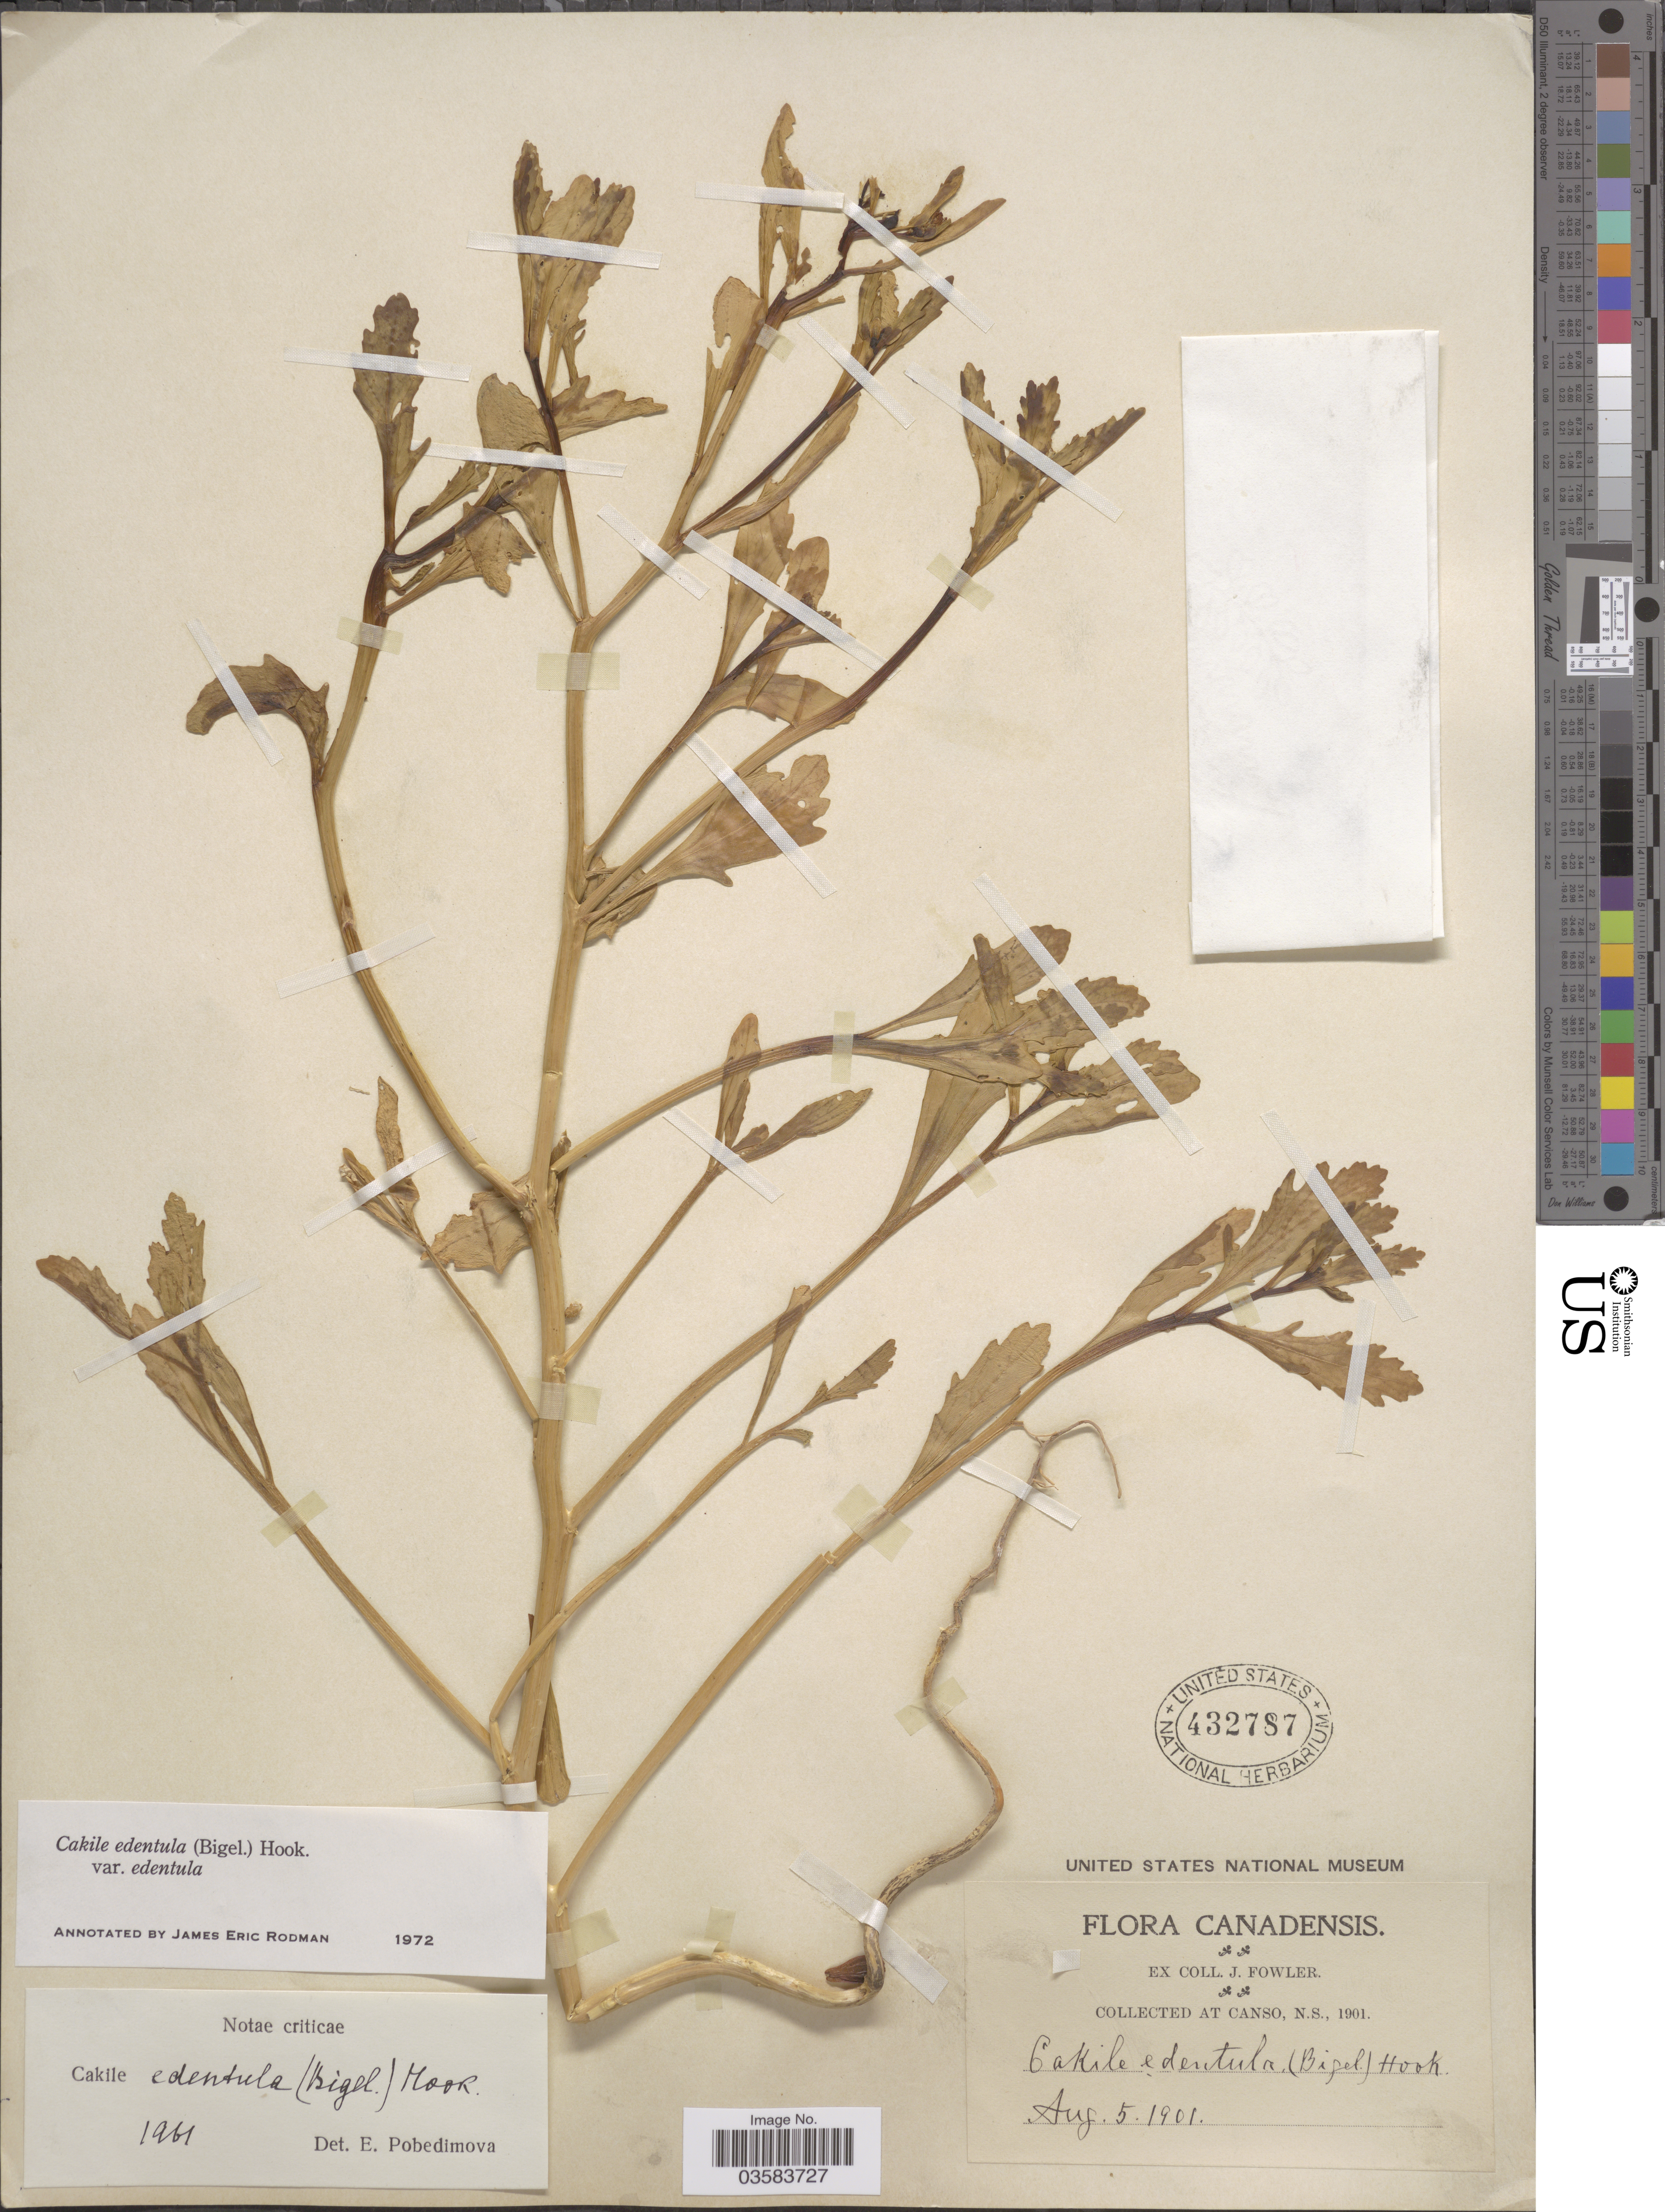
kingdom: Plantae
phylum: Tracheophyta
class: Magnoliopsida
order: Brassicales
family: Brassicaceae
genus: Cakile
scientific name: Cakile edentula var. edentula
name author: (Bigelow) Hook.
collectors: J. Fowler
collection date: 1901-08-05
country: Canada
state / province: Nova Scotia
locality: At Canso.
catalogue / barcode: US 432787